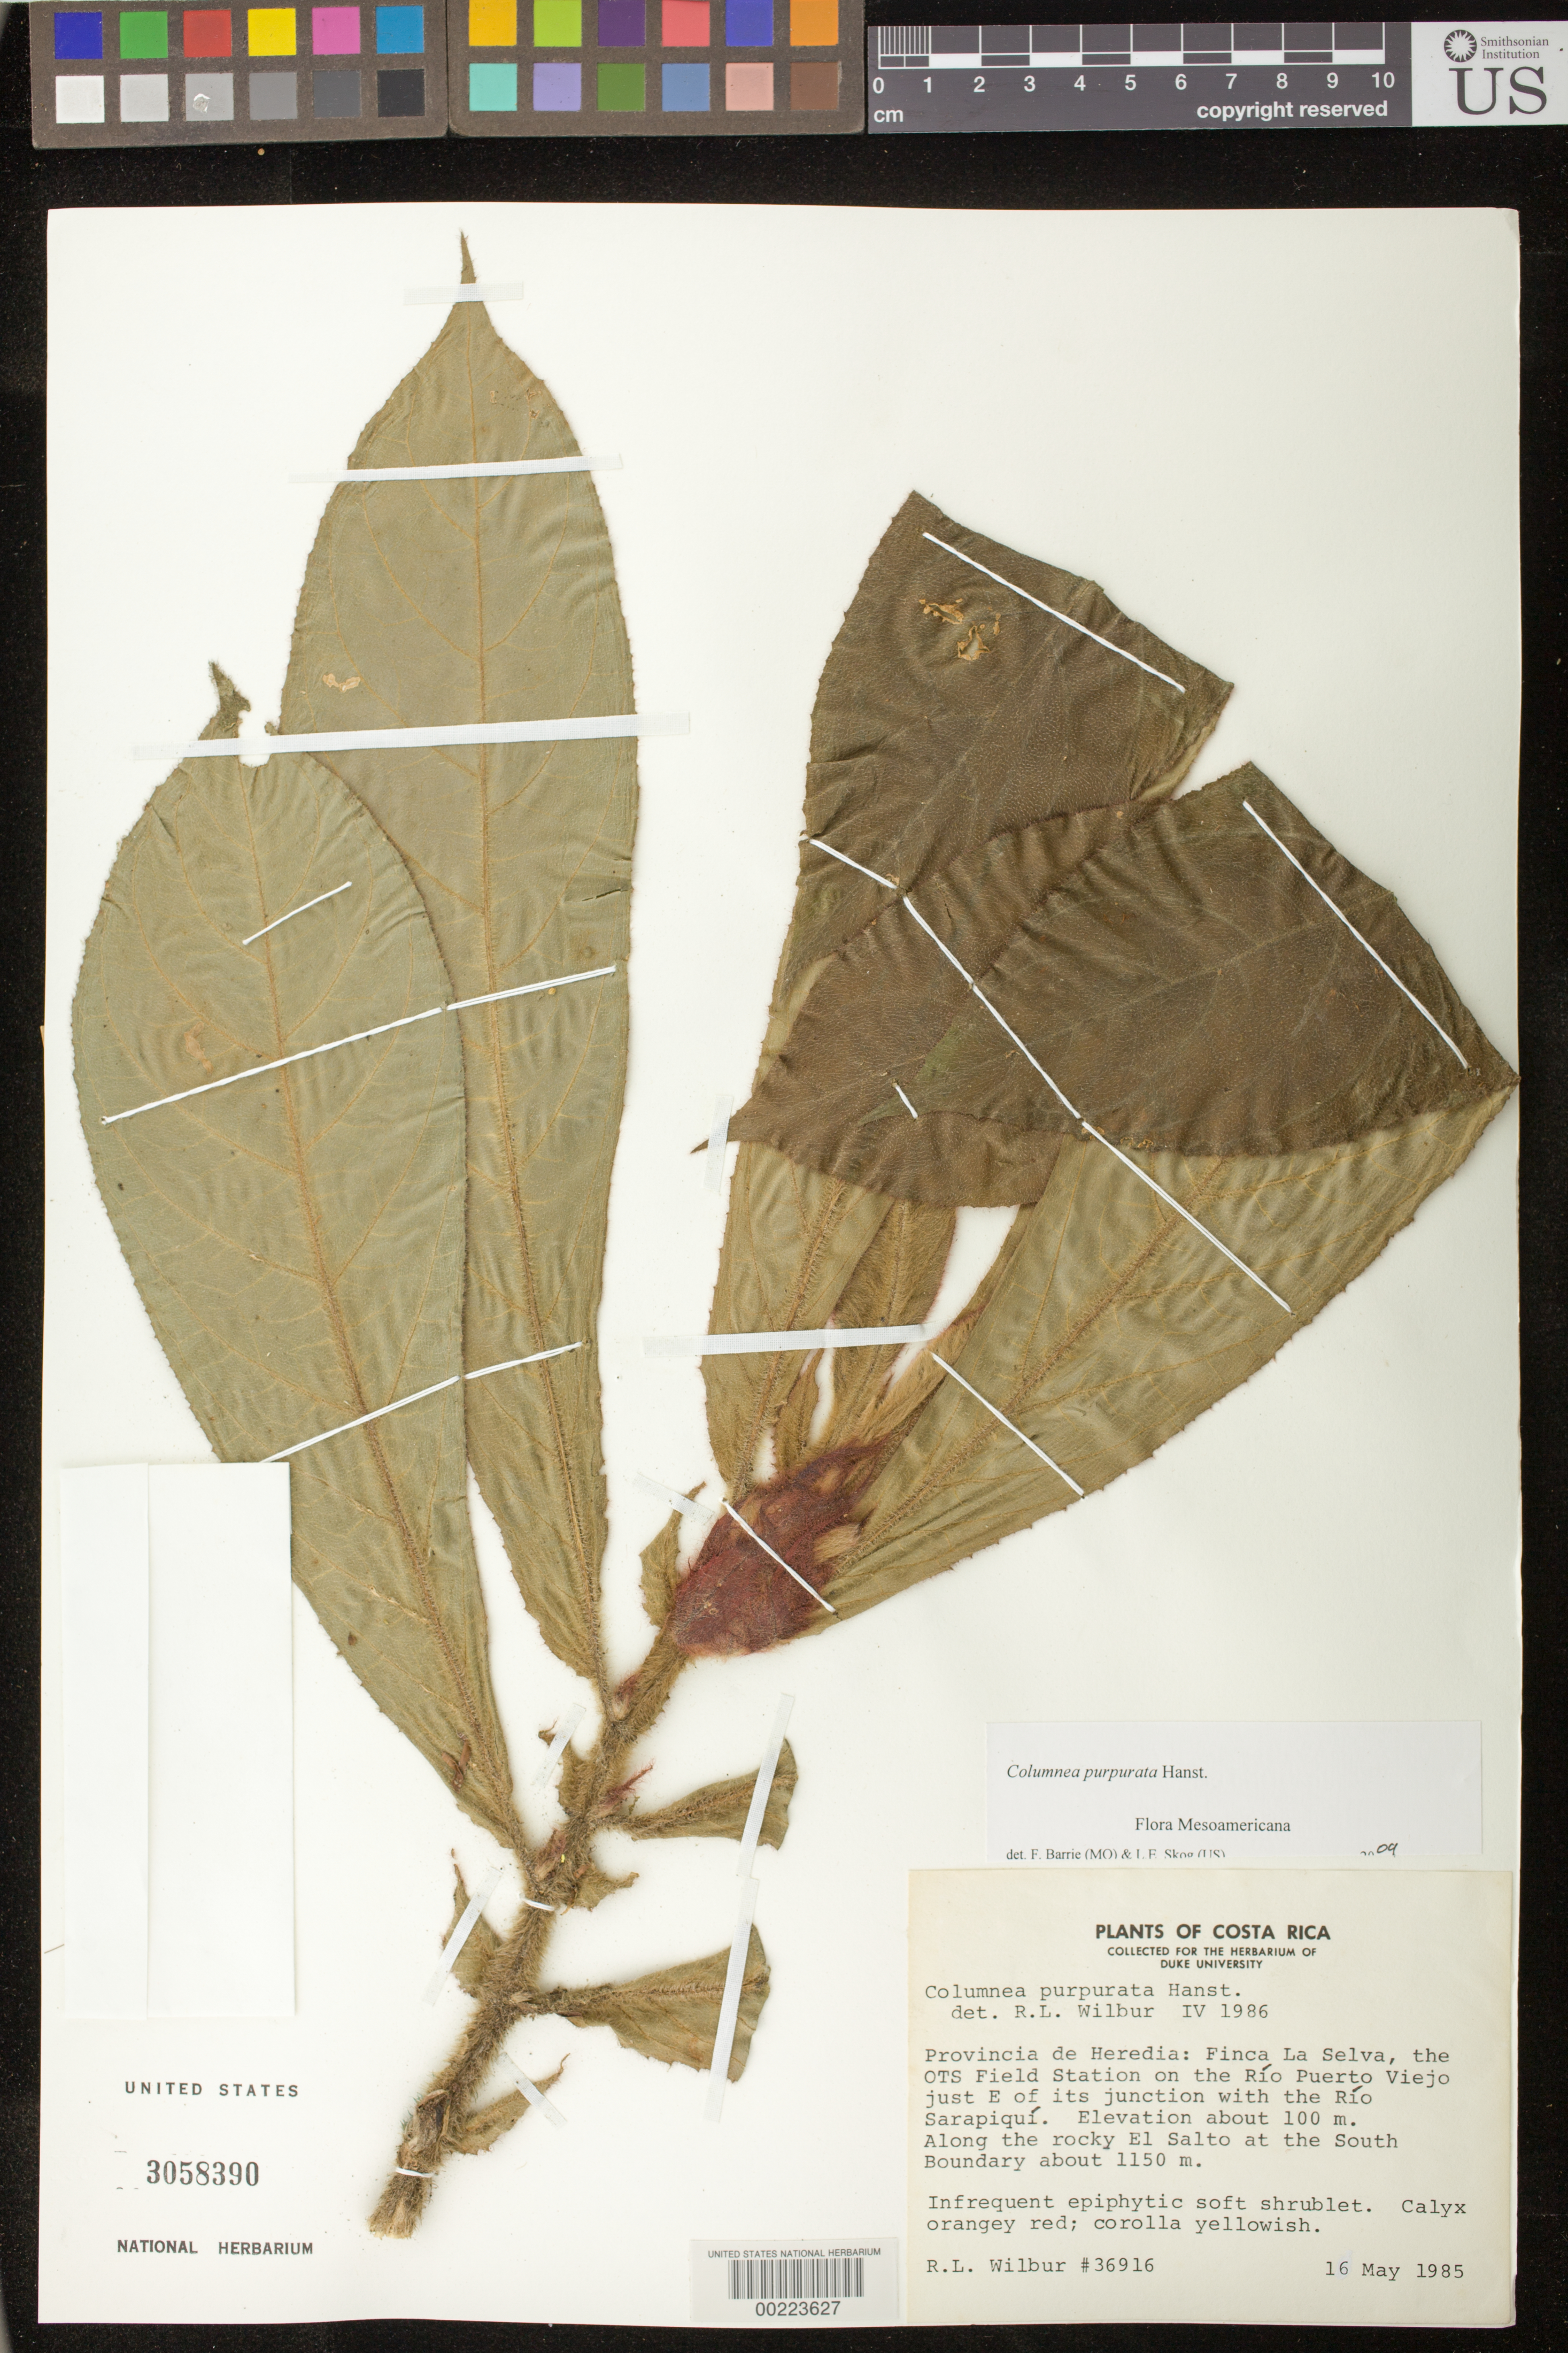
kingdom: Plantae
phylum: Tracheophyta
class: Magnoliopsida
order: Lamiales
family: Gesneriaceae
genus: Columnea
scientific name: Columnea purpurata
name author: Hanst.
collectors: R. L. Wilbur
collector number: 36916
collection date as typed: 16 May 1985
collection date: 1985-05-16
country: Costa Rica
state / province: Heredia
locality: Finca La Selva, the OTS Field Station on the Rio Puerto Viejo just E of its junction with the Rio Sarapiqui, along the rocky El Salto at the south boundary about 1150 m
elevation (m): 100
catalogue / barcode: US 3058390